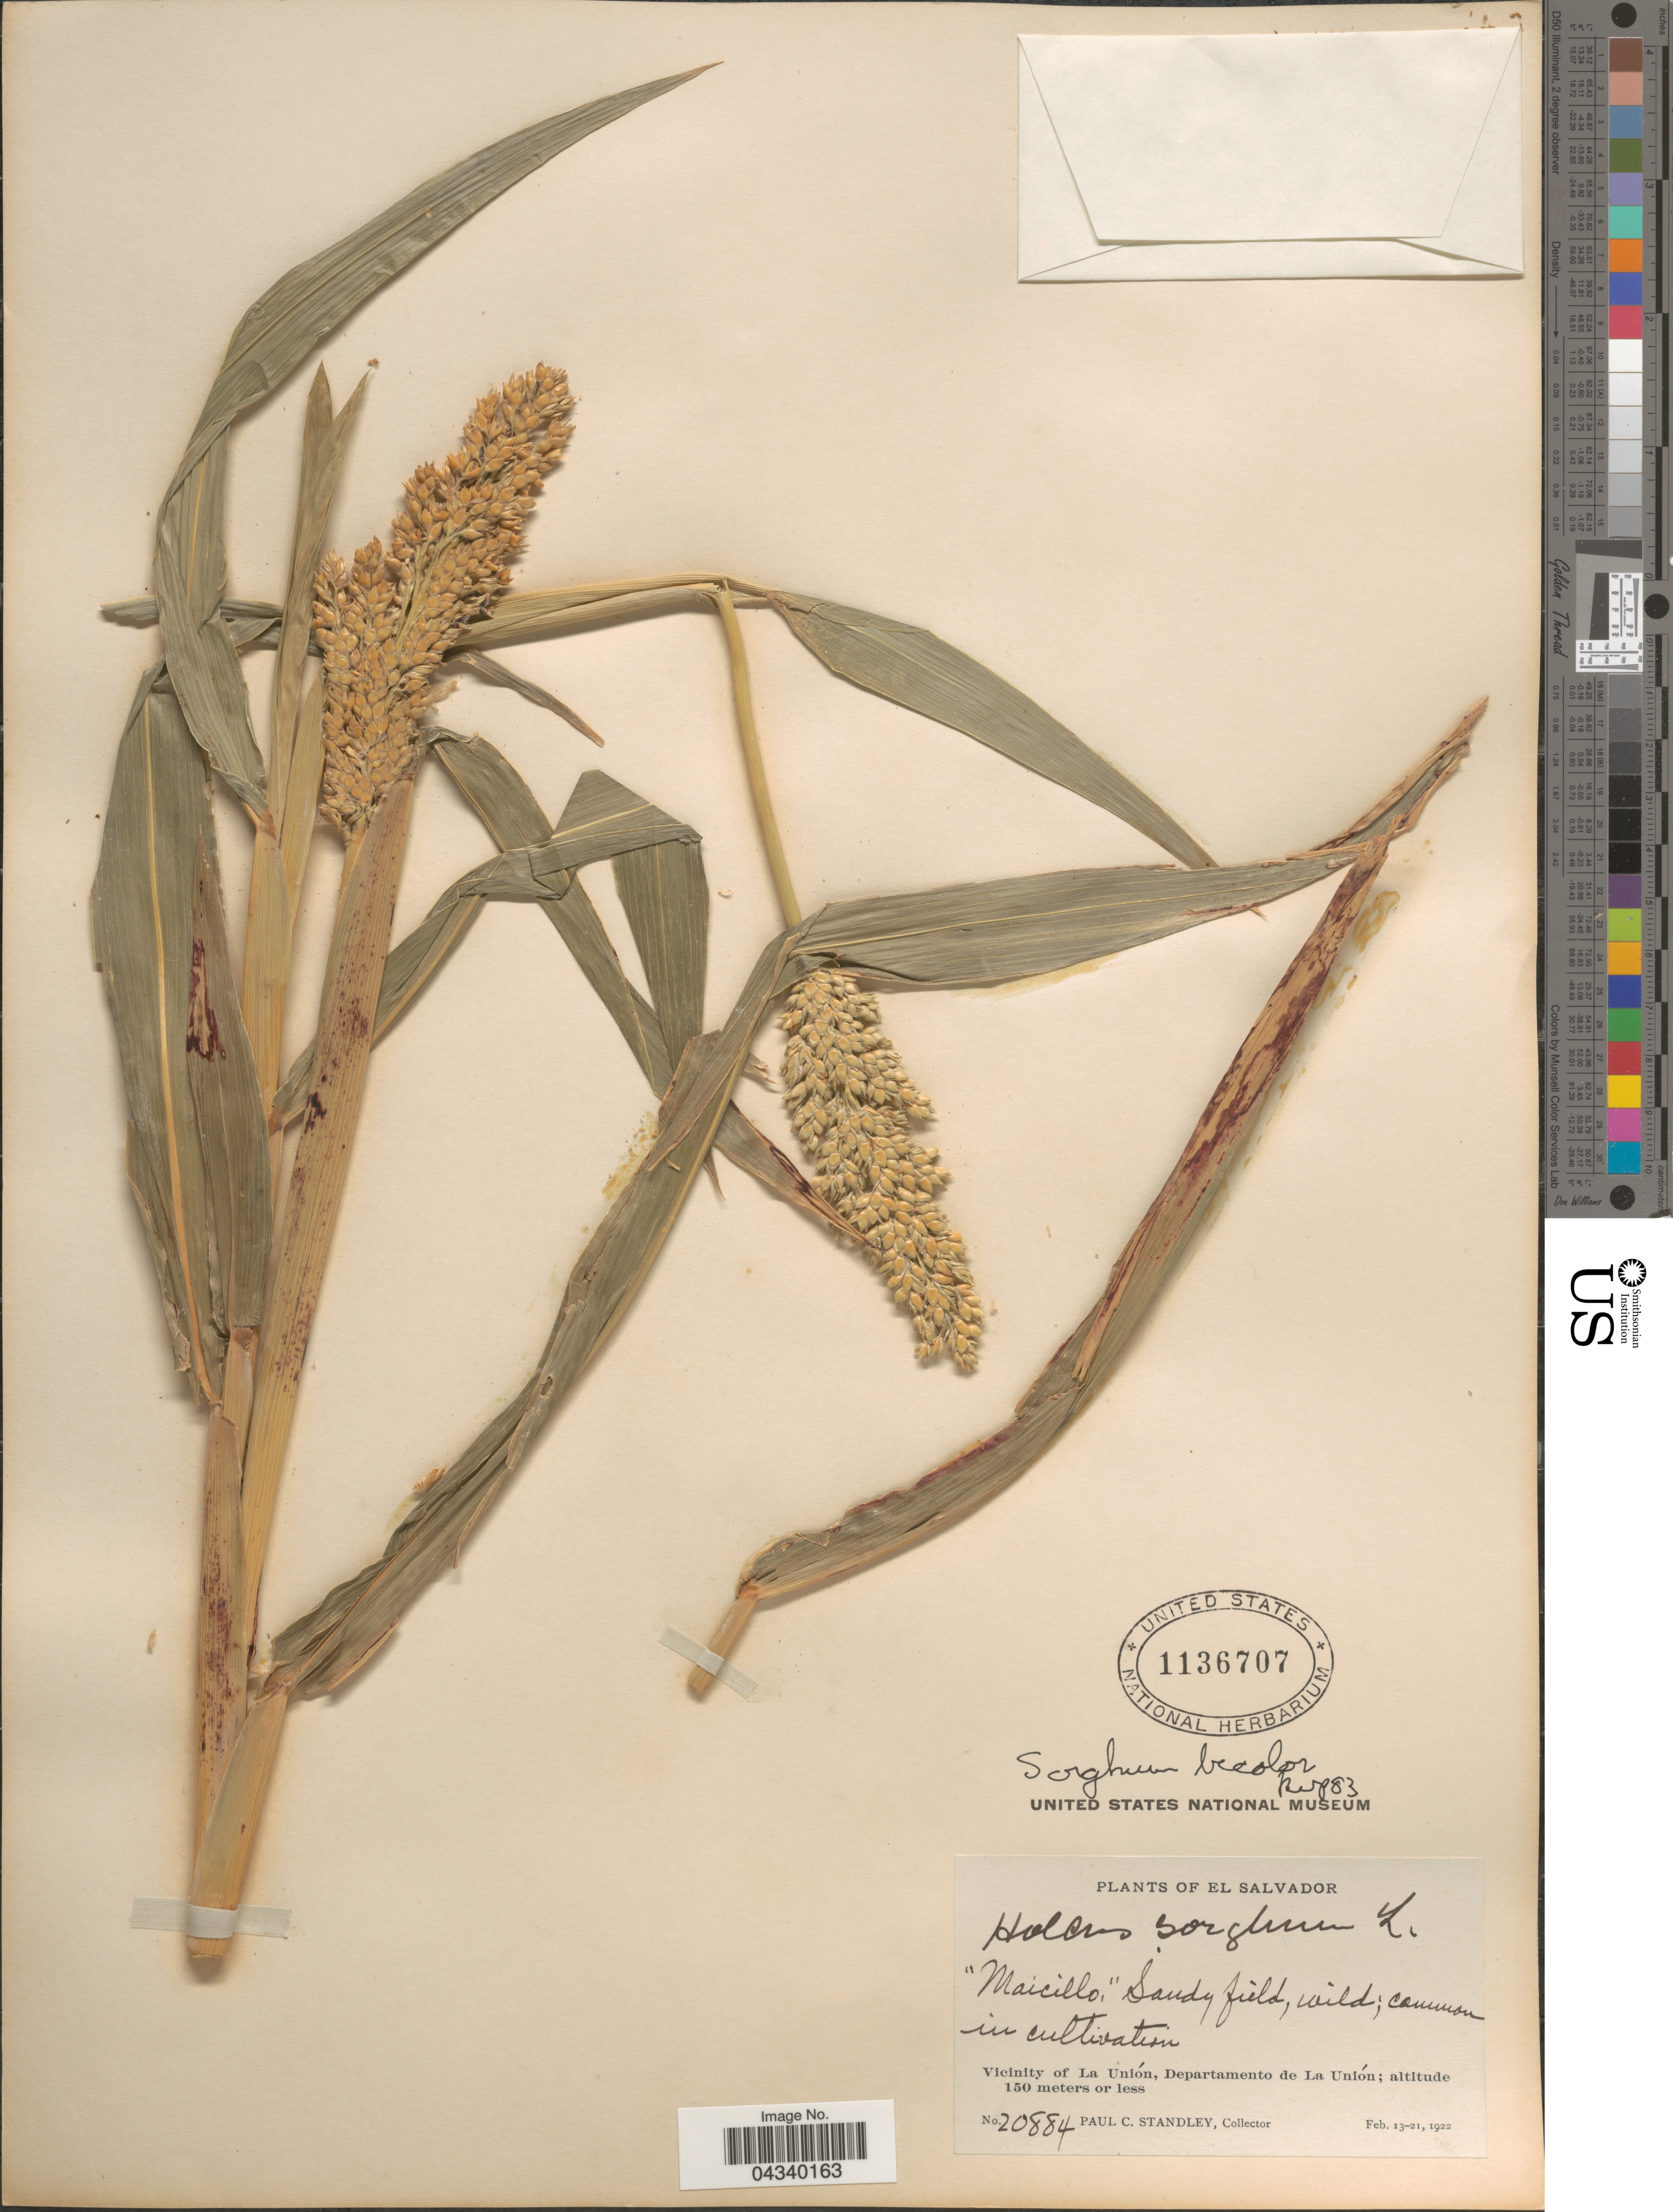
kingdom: Plantae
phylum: Tracheophyta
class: Liliopsida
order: Poales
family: Poaceae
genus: Sorghum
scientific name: Sorghum bicolor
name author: (L.) Moench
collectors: P. C. Standley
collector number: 20884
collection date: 1922-02-13/1922-02-21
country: El Salvador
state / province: La Union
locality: Vicinity of La Unión, Departamento de La Unión.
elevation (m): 150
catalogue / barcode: US 1136707